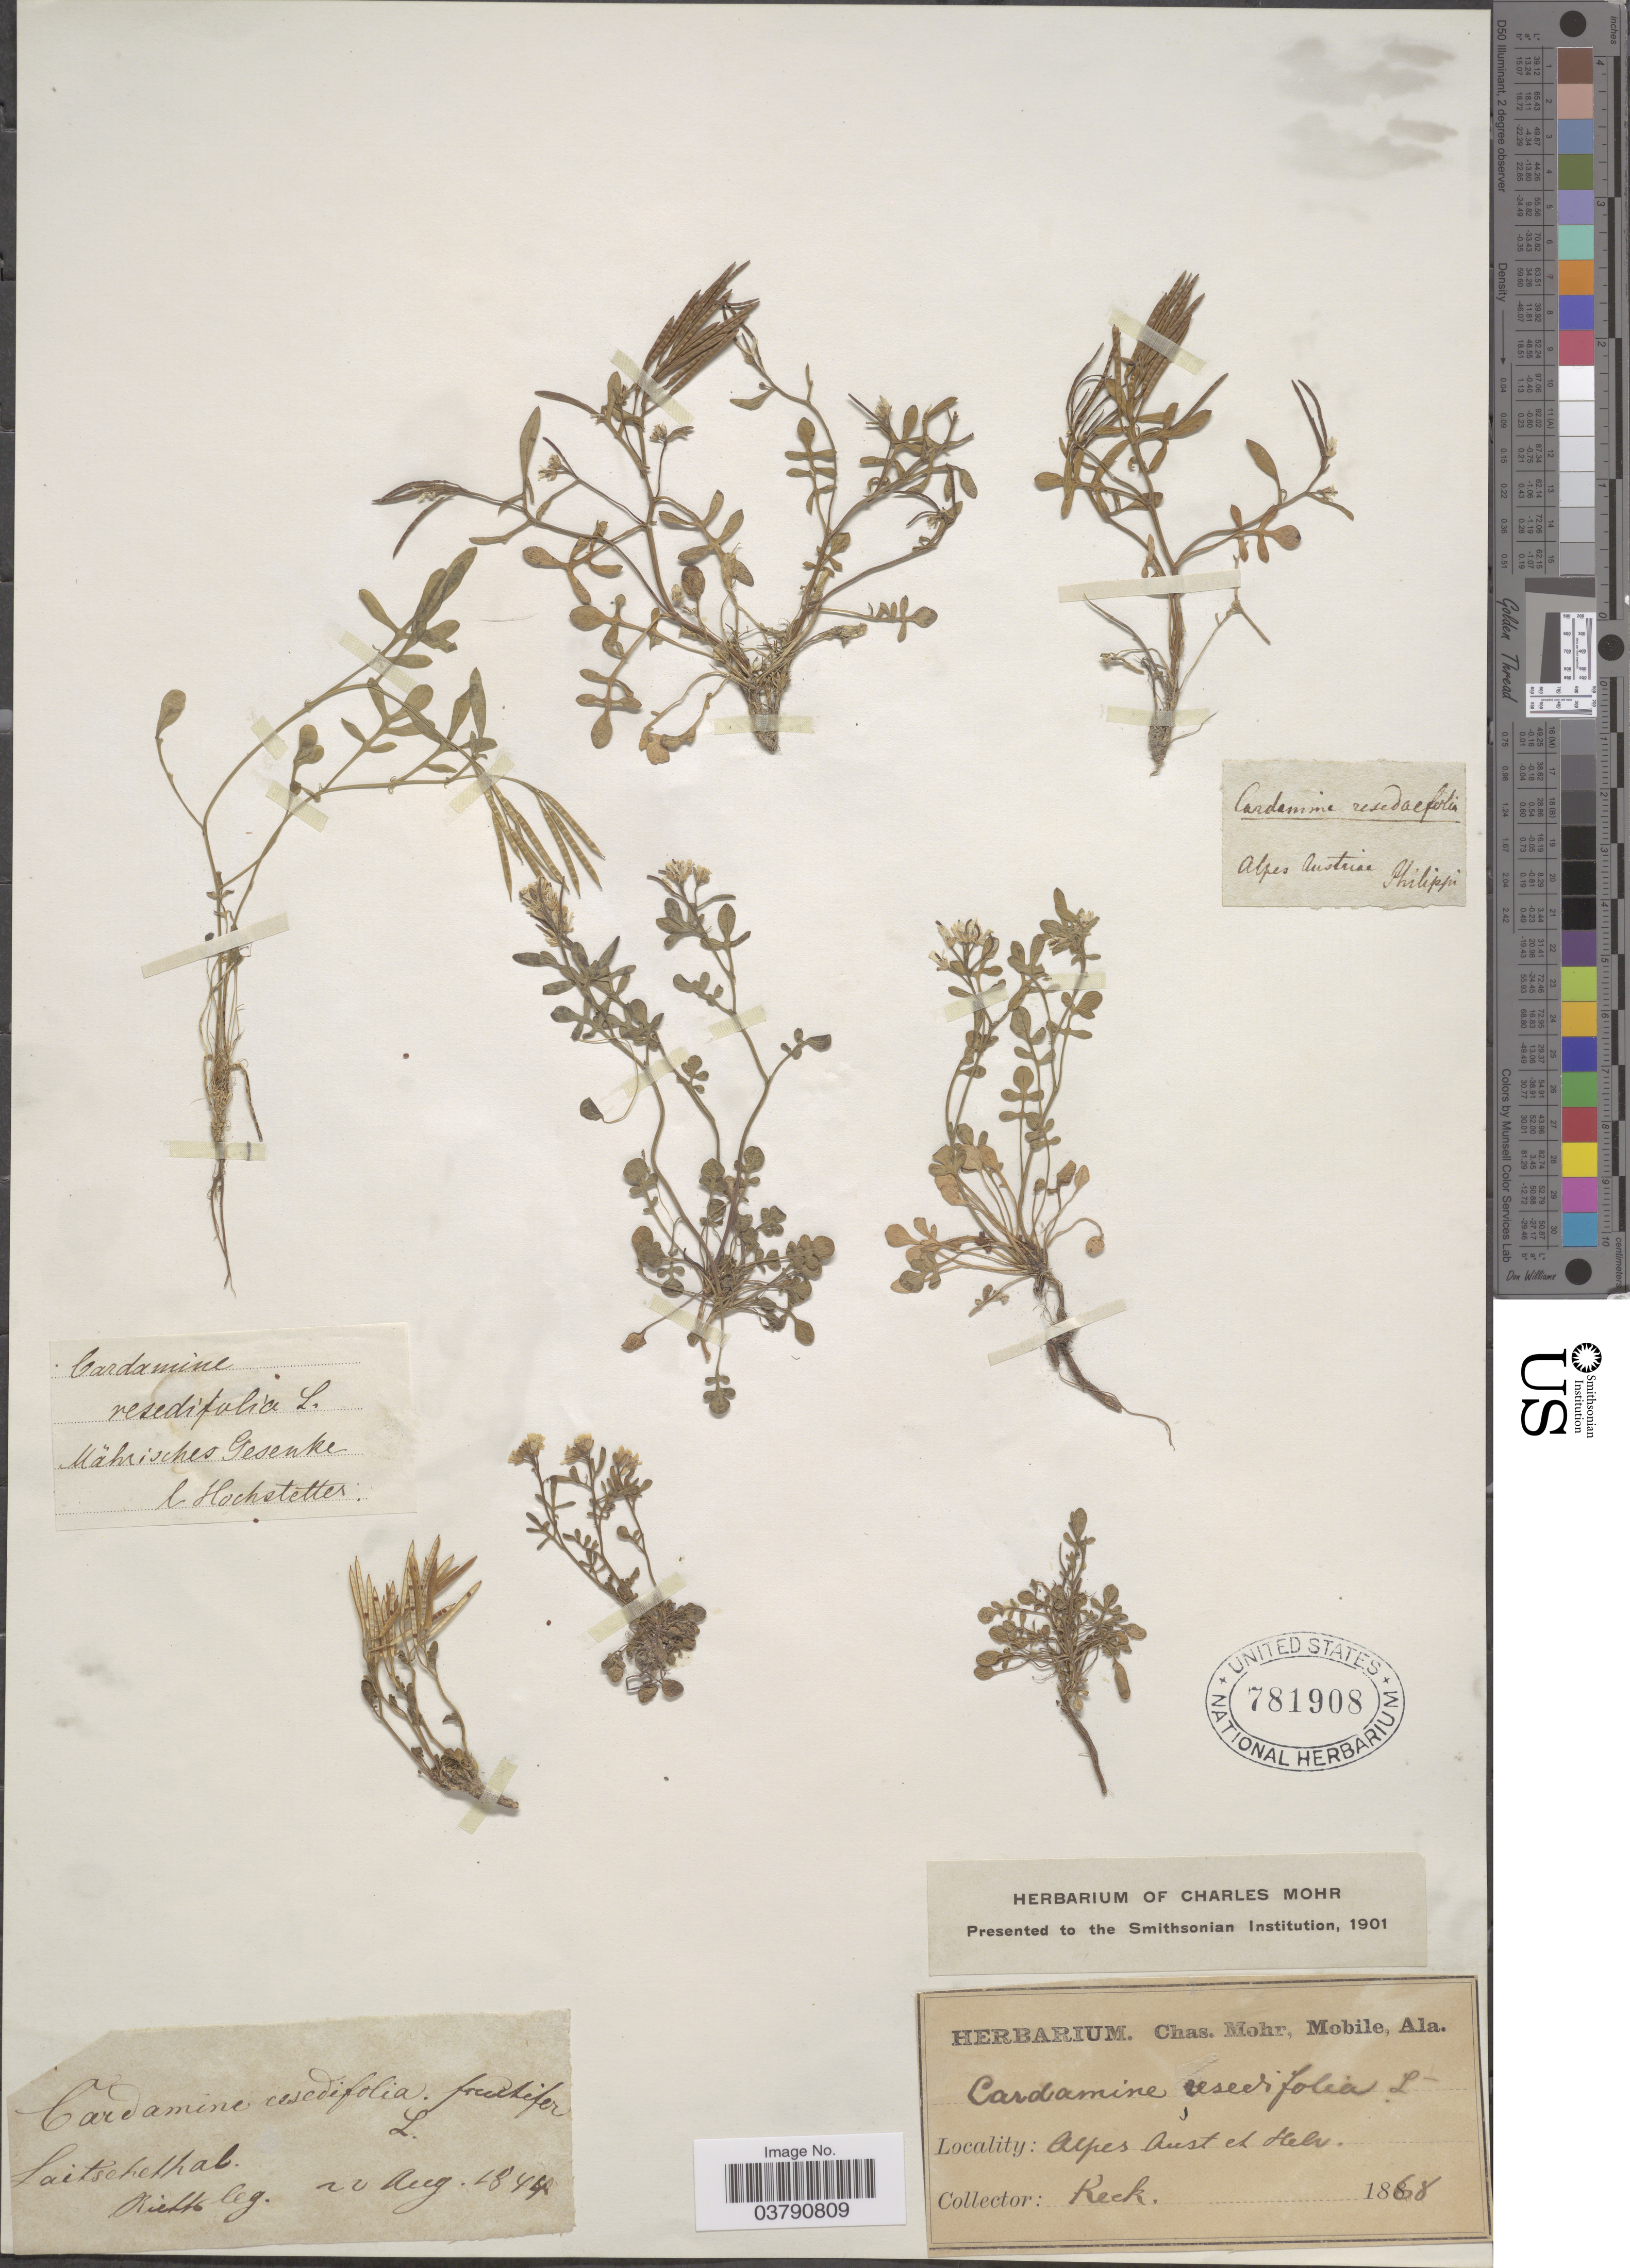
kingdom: Plantae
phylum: Tracheophyta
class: Magnoliopsida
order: Brassicales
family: Brassicaceae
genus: Cardamine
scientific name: Cardamine resedifolia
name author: L.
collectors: -. Hochstetter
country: Czechia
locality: Mährisches Gesenke.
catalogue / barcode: US 781908-3